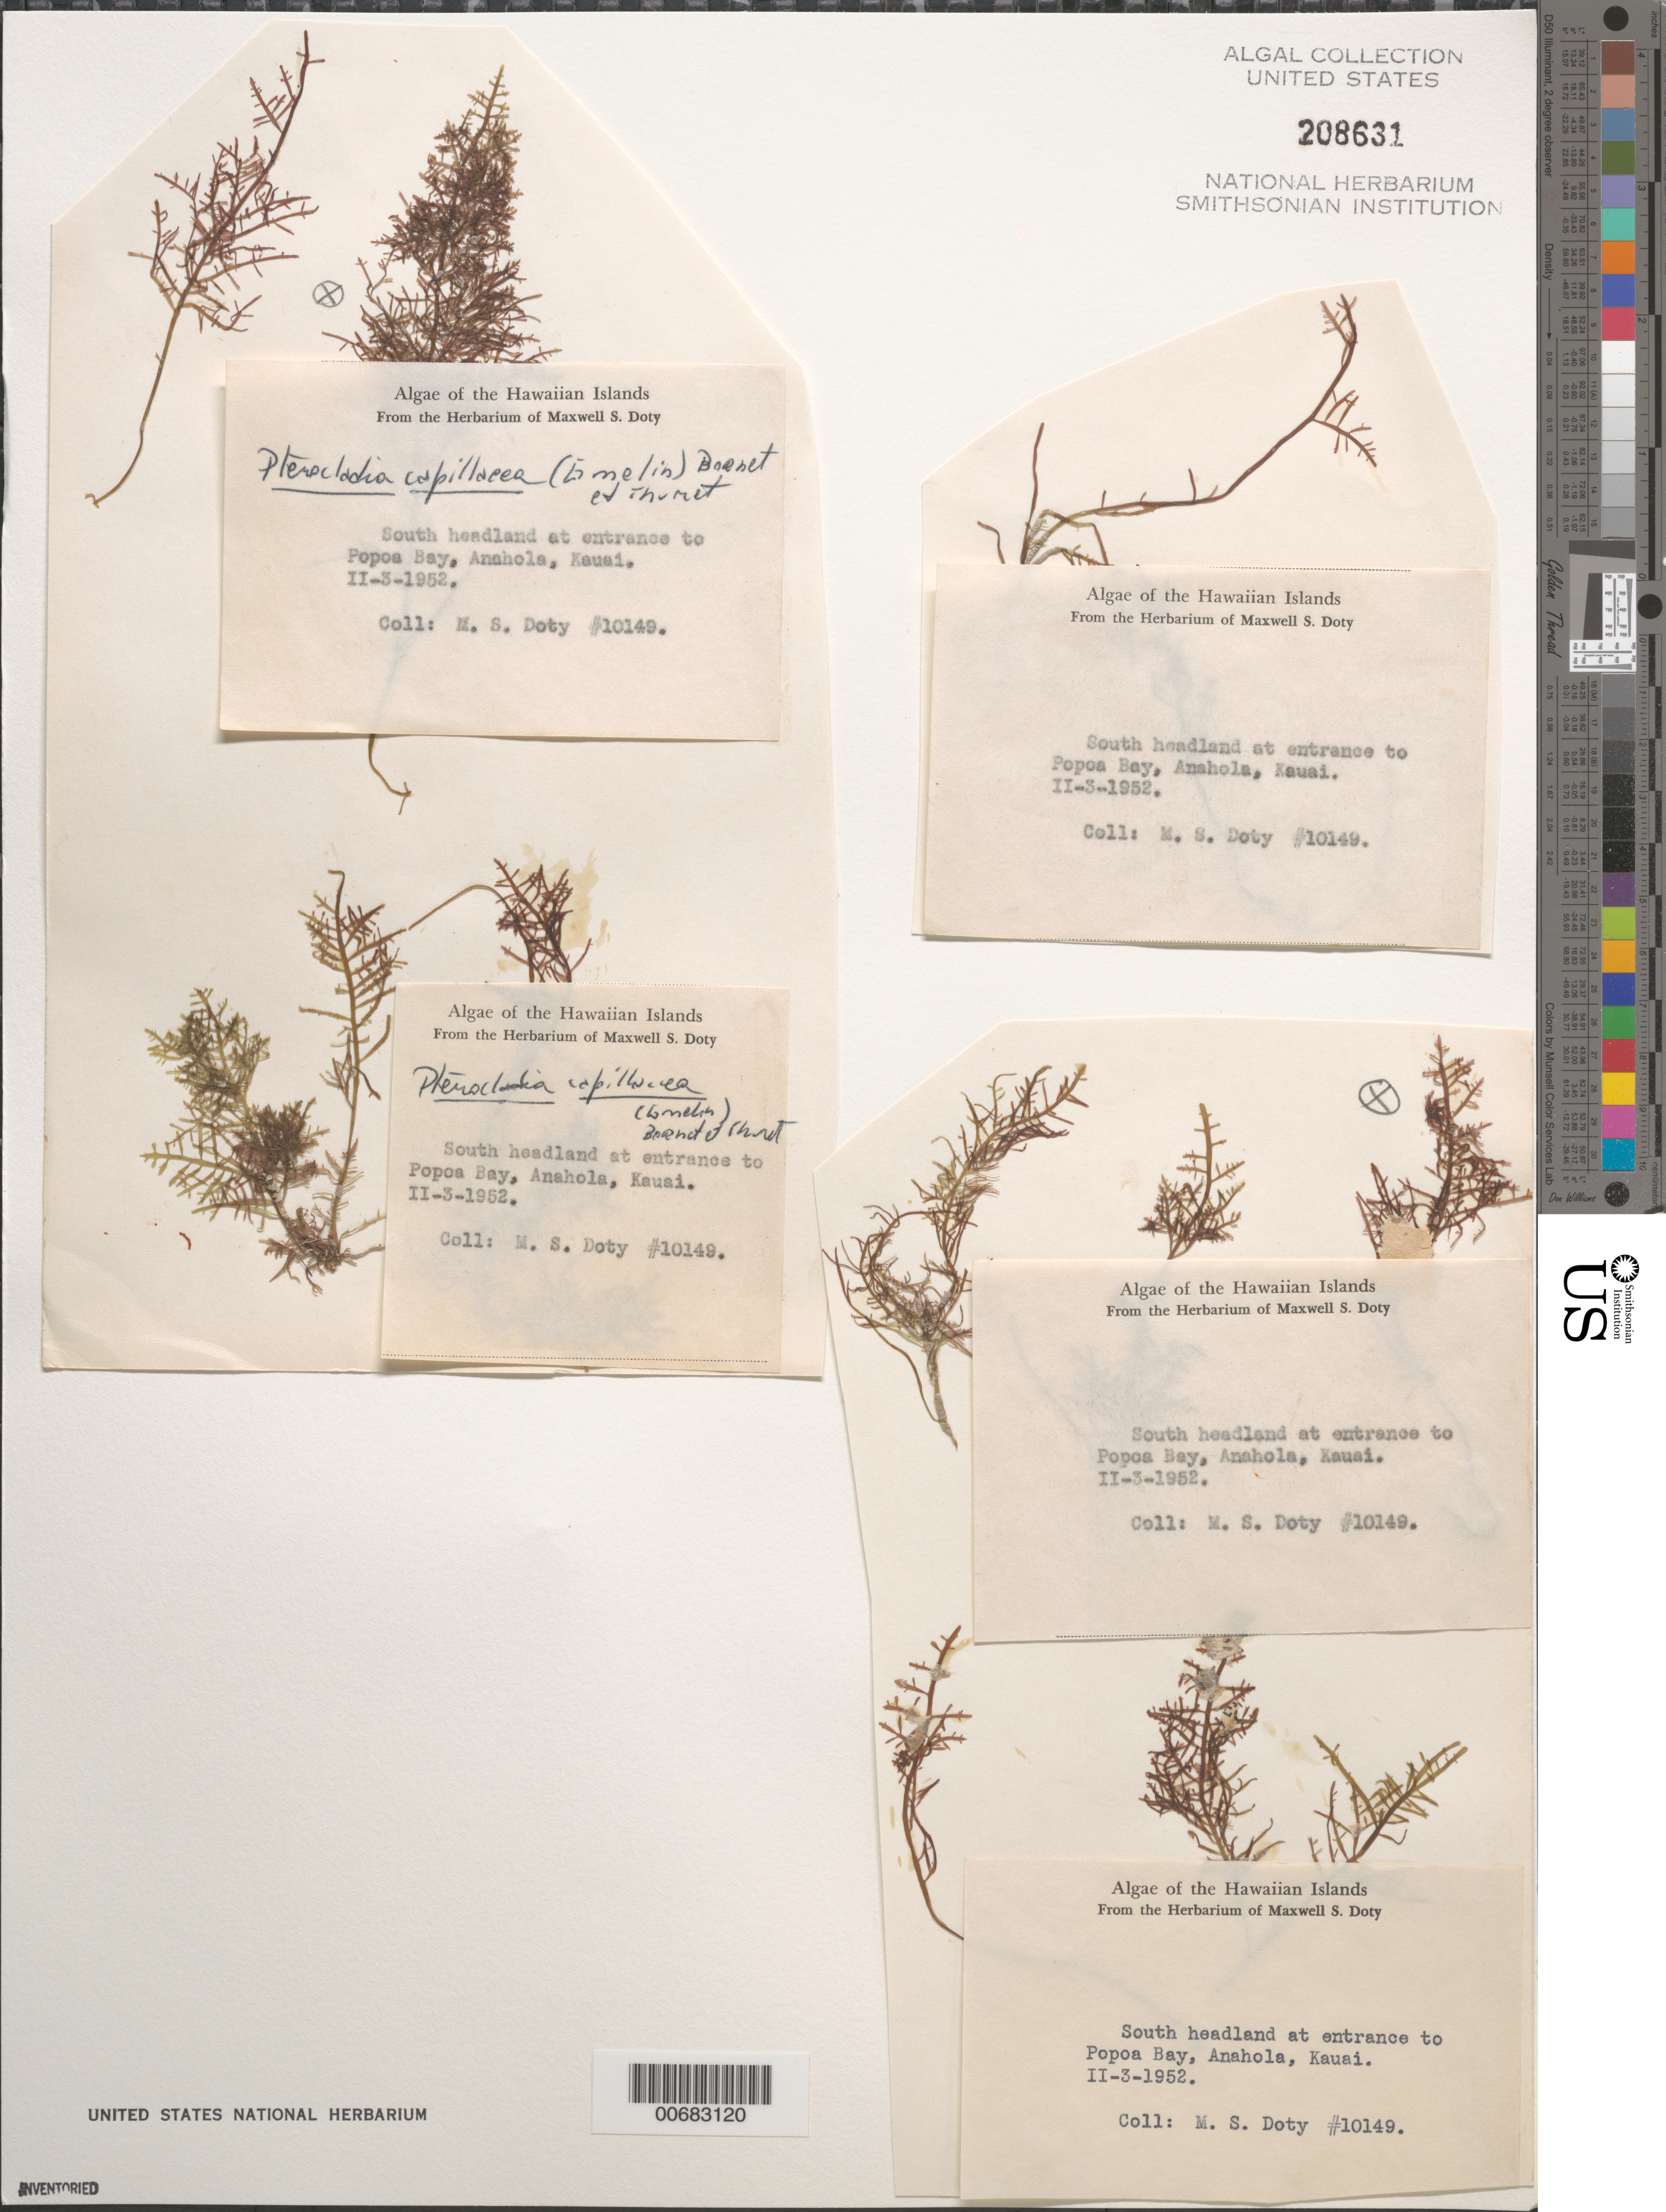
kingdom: Plantae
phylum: Rhodophyta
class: Florideophyceae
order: Gelidiales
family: Pterocladiaceae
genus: Pterocladiella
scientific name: Pterocladiella capillacea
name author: (S.G. Gmel.) Santelices & Hommers.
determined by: Algae name updating Project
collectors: M. S. Doty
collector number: MSD 10149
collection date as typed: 03 Feb 1952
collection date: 1952-02-03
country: United States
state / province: Hawaii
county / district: Kauai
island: Kaua'i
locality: Anahola, Papaa Bay entrance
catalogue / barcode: US 208631